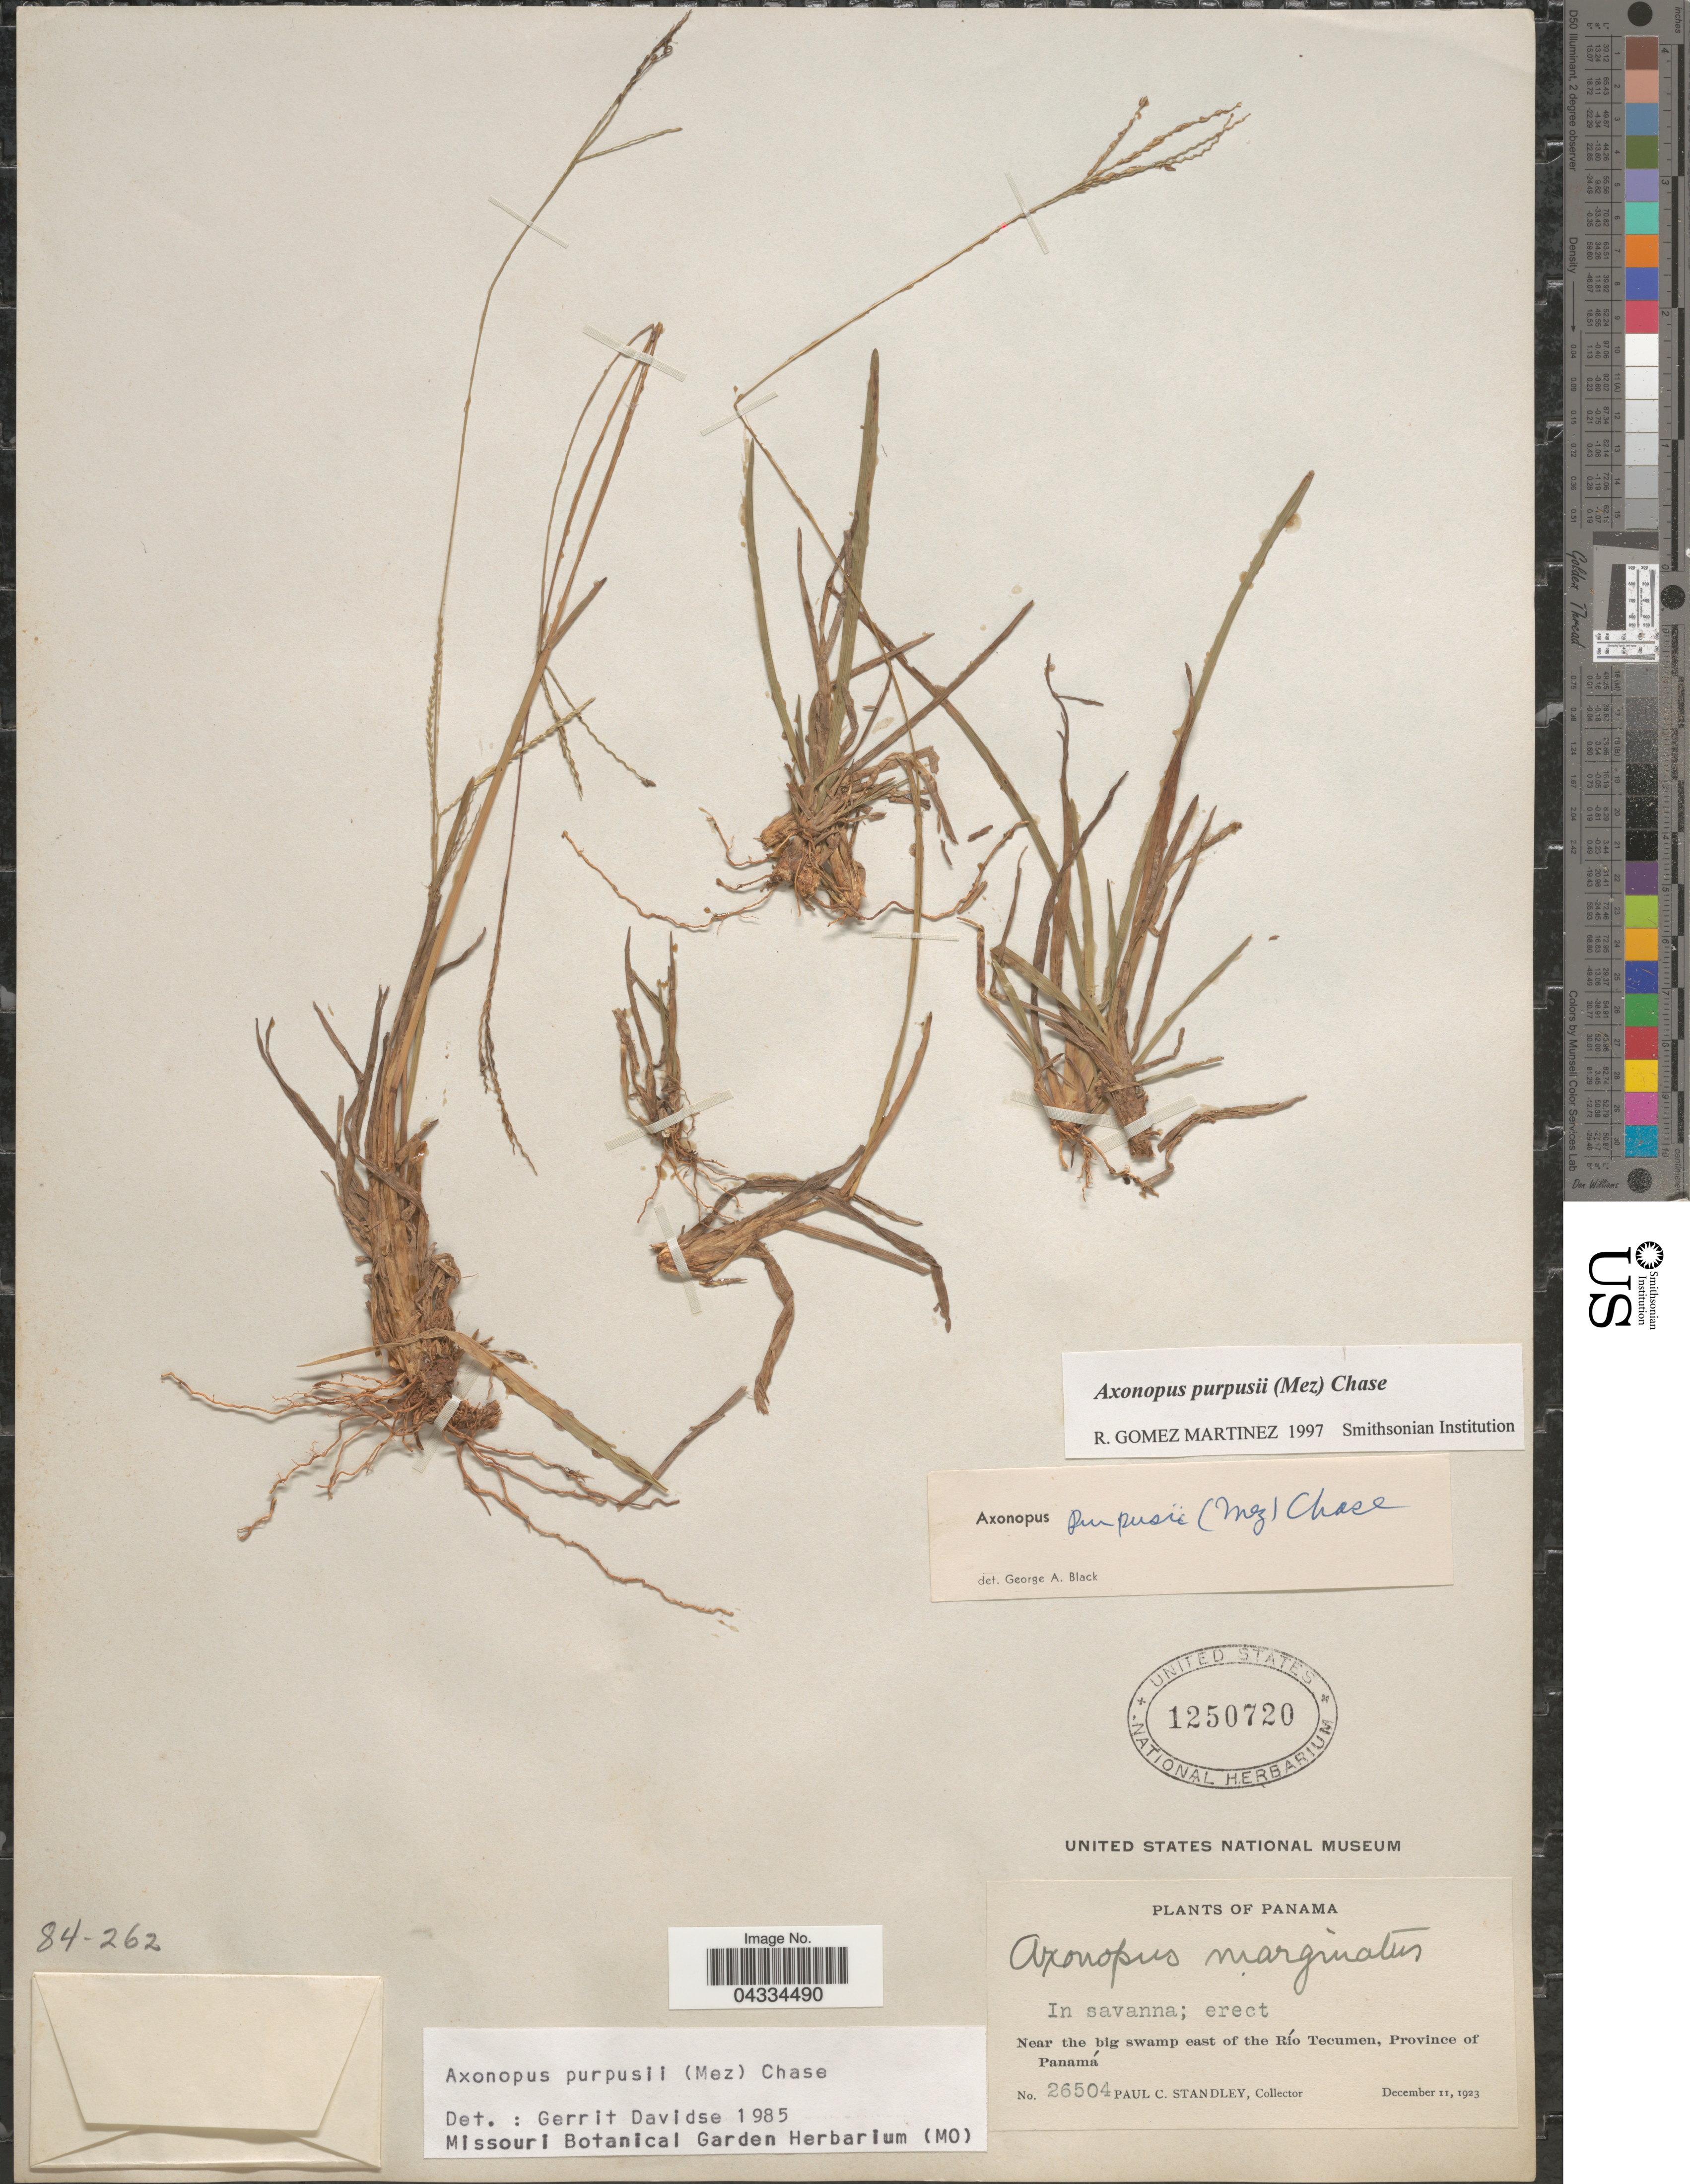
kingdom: Plantae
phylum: Tracheophyta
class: Liliopsida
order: Poales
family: Poaceae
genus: Axonopus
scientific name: Axonopus purpusii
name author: (Mez) Chase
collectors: P. C. Standley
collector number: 26504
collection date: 1923-12-11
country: Panama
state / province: Panamá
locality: Near the big swamp east of the Río Tecumen.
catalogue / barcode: US 1250720